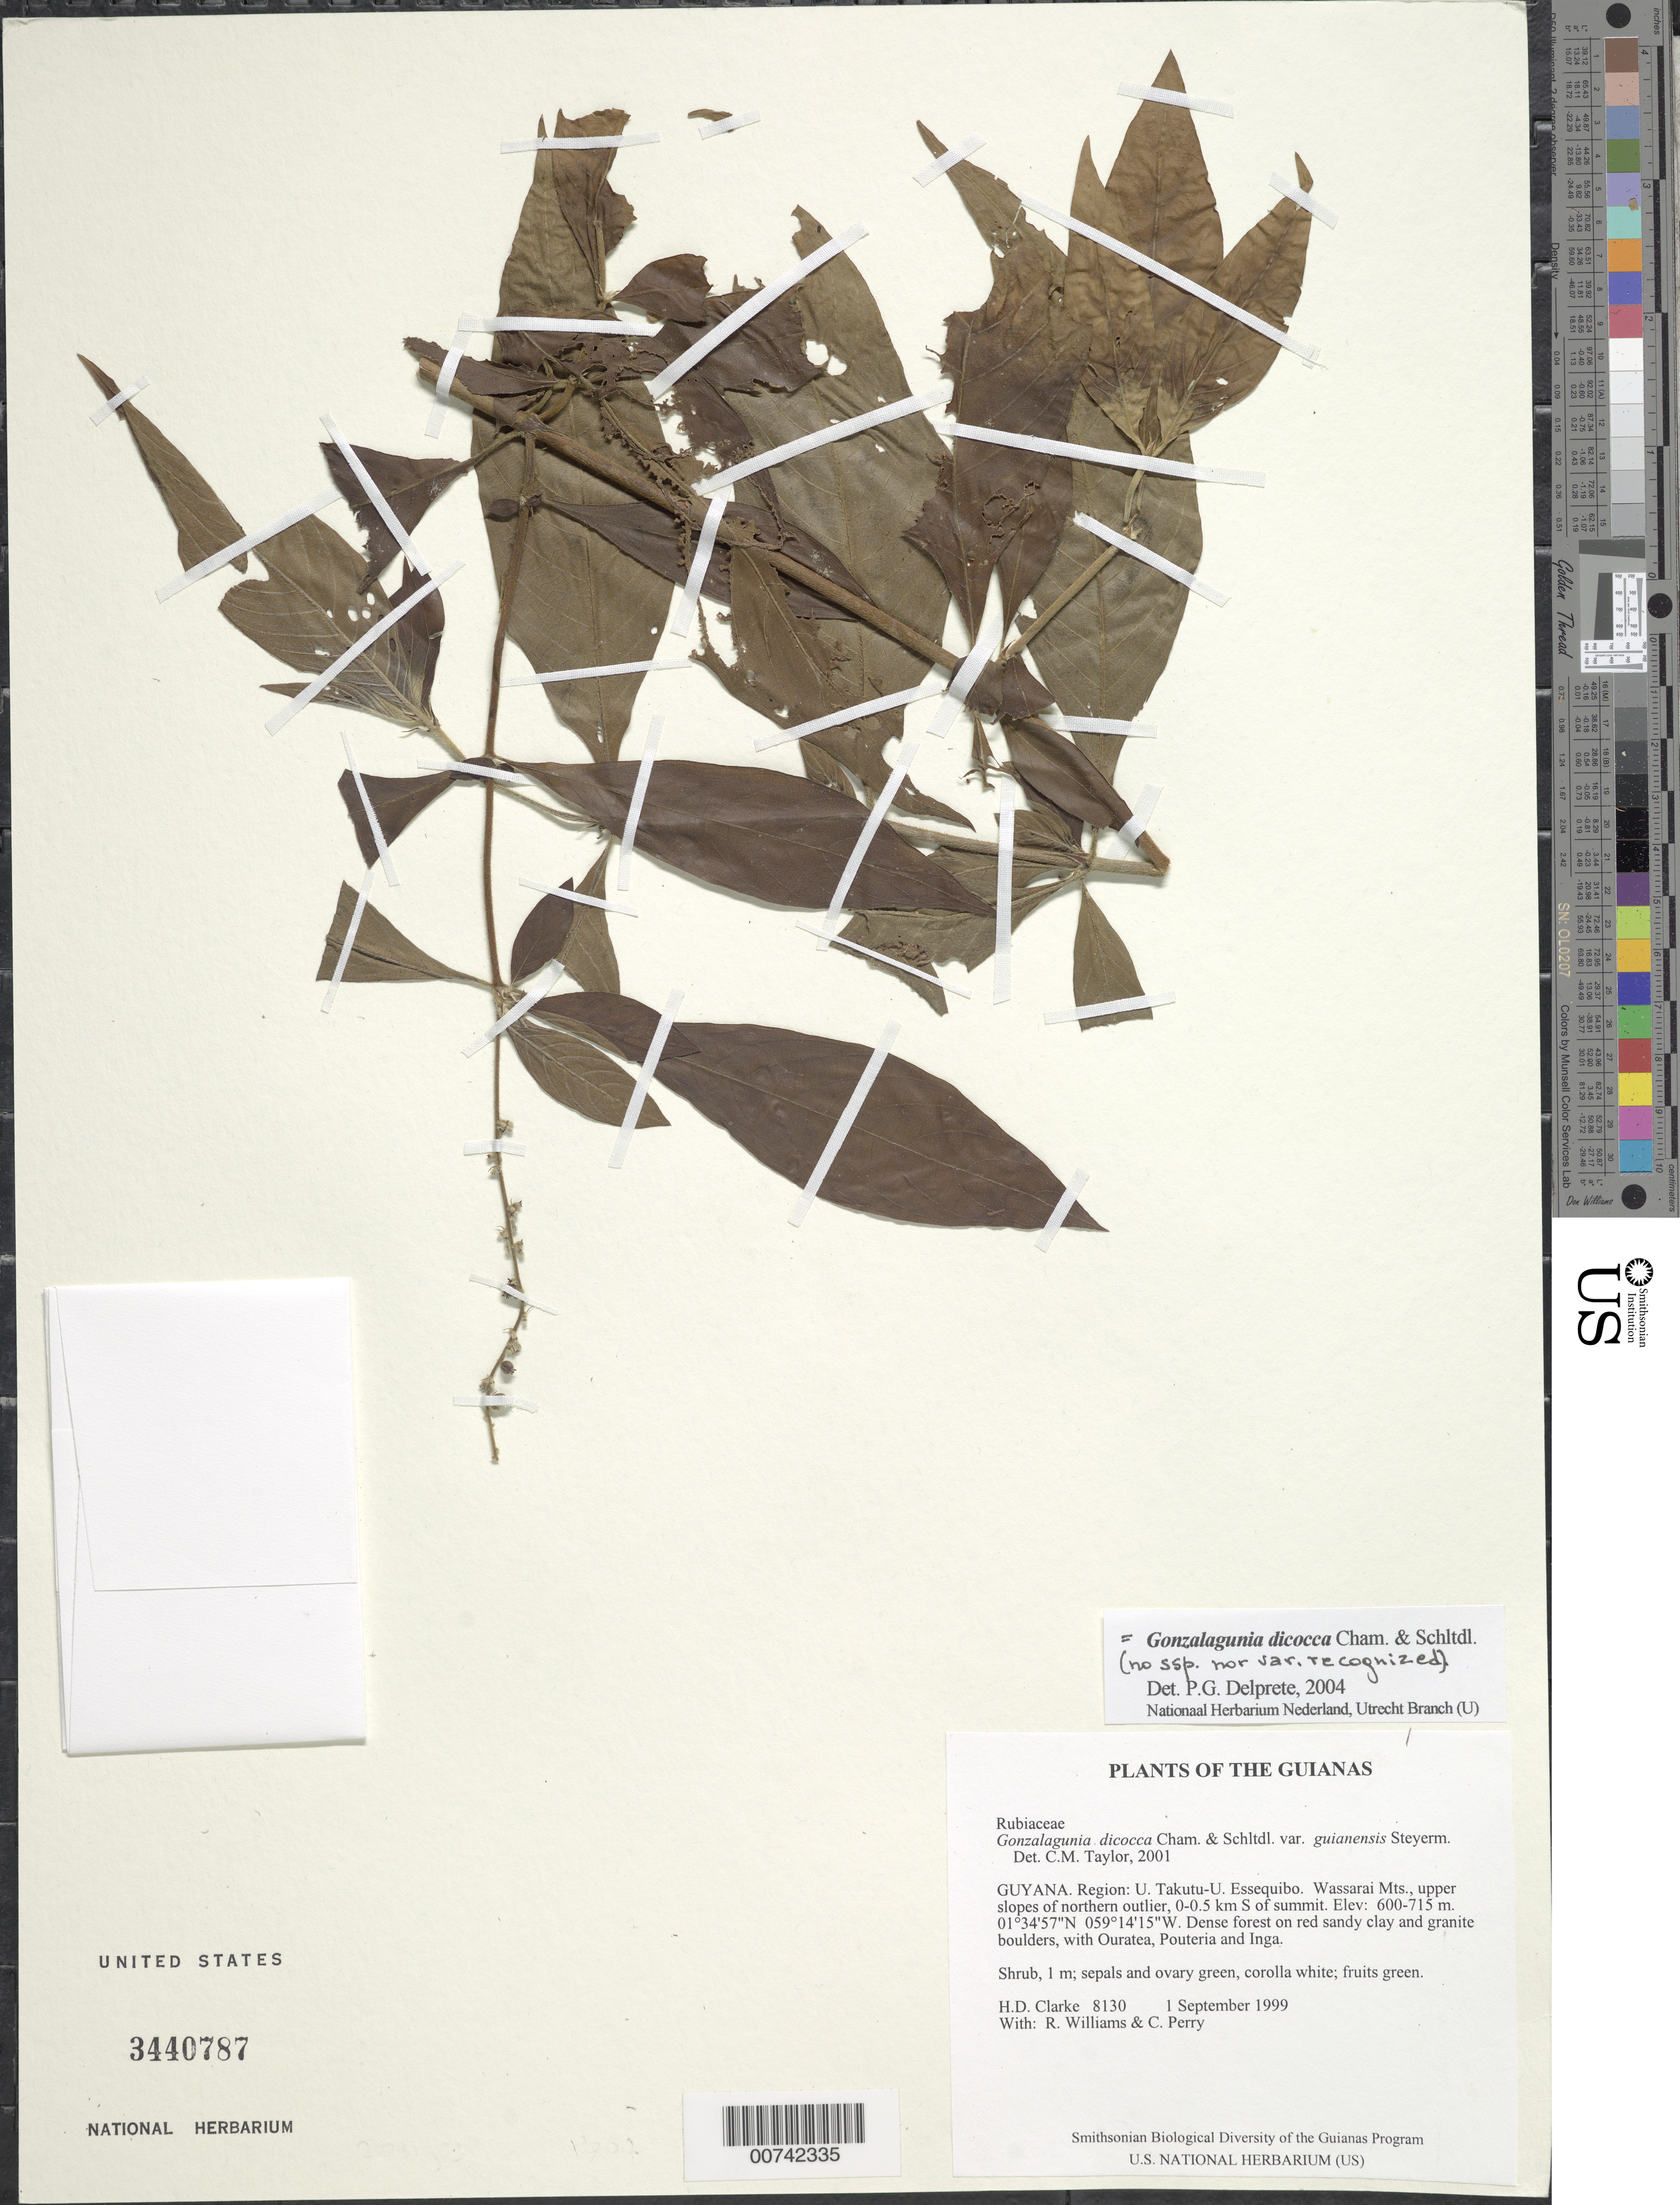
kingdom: Plantae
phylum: Tracheophyta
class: Magnoliopsida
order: Gentianales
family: Rubiaceae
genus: Gonzalagunia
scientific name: Gonzalagunia dicocca var. guianensis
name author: Steyerm.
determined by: Delprete, P. G., Herb. de Guyane Cay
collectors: H. D. Clarke, R. Williams & C. Perry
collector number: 8130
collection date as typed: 1 September 1999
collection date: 1999-09-01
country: Guyana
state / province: U. Takutu-U. Essequibo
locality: Wassarai Mts., upper slopes of northern outlier, 0-0.5 km S of summit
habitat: Dense forest on red sandy clay and granite boulders, with Ouratea, Pouteria and Inga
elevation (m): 600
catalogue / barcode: US 3440787